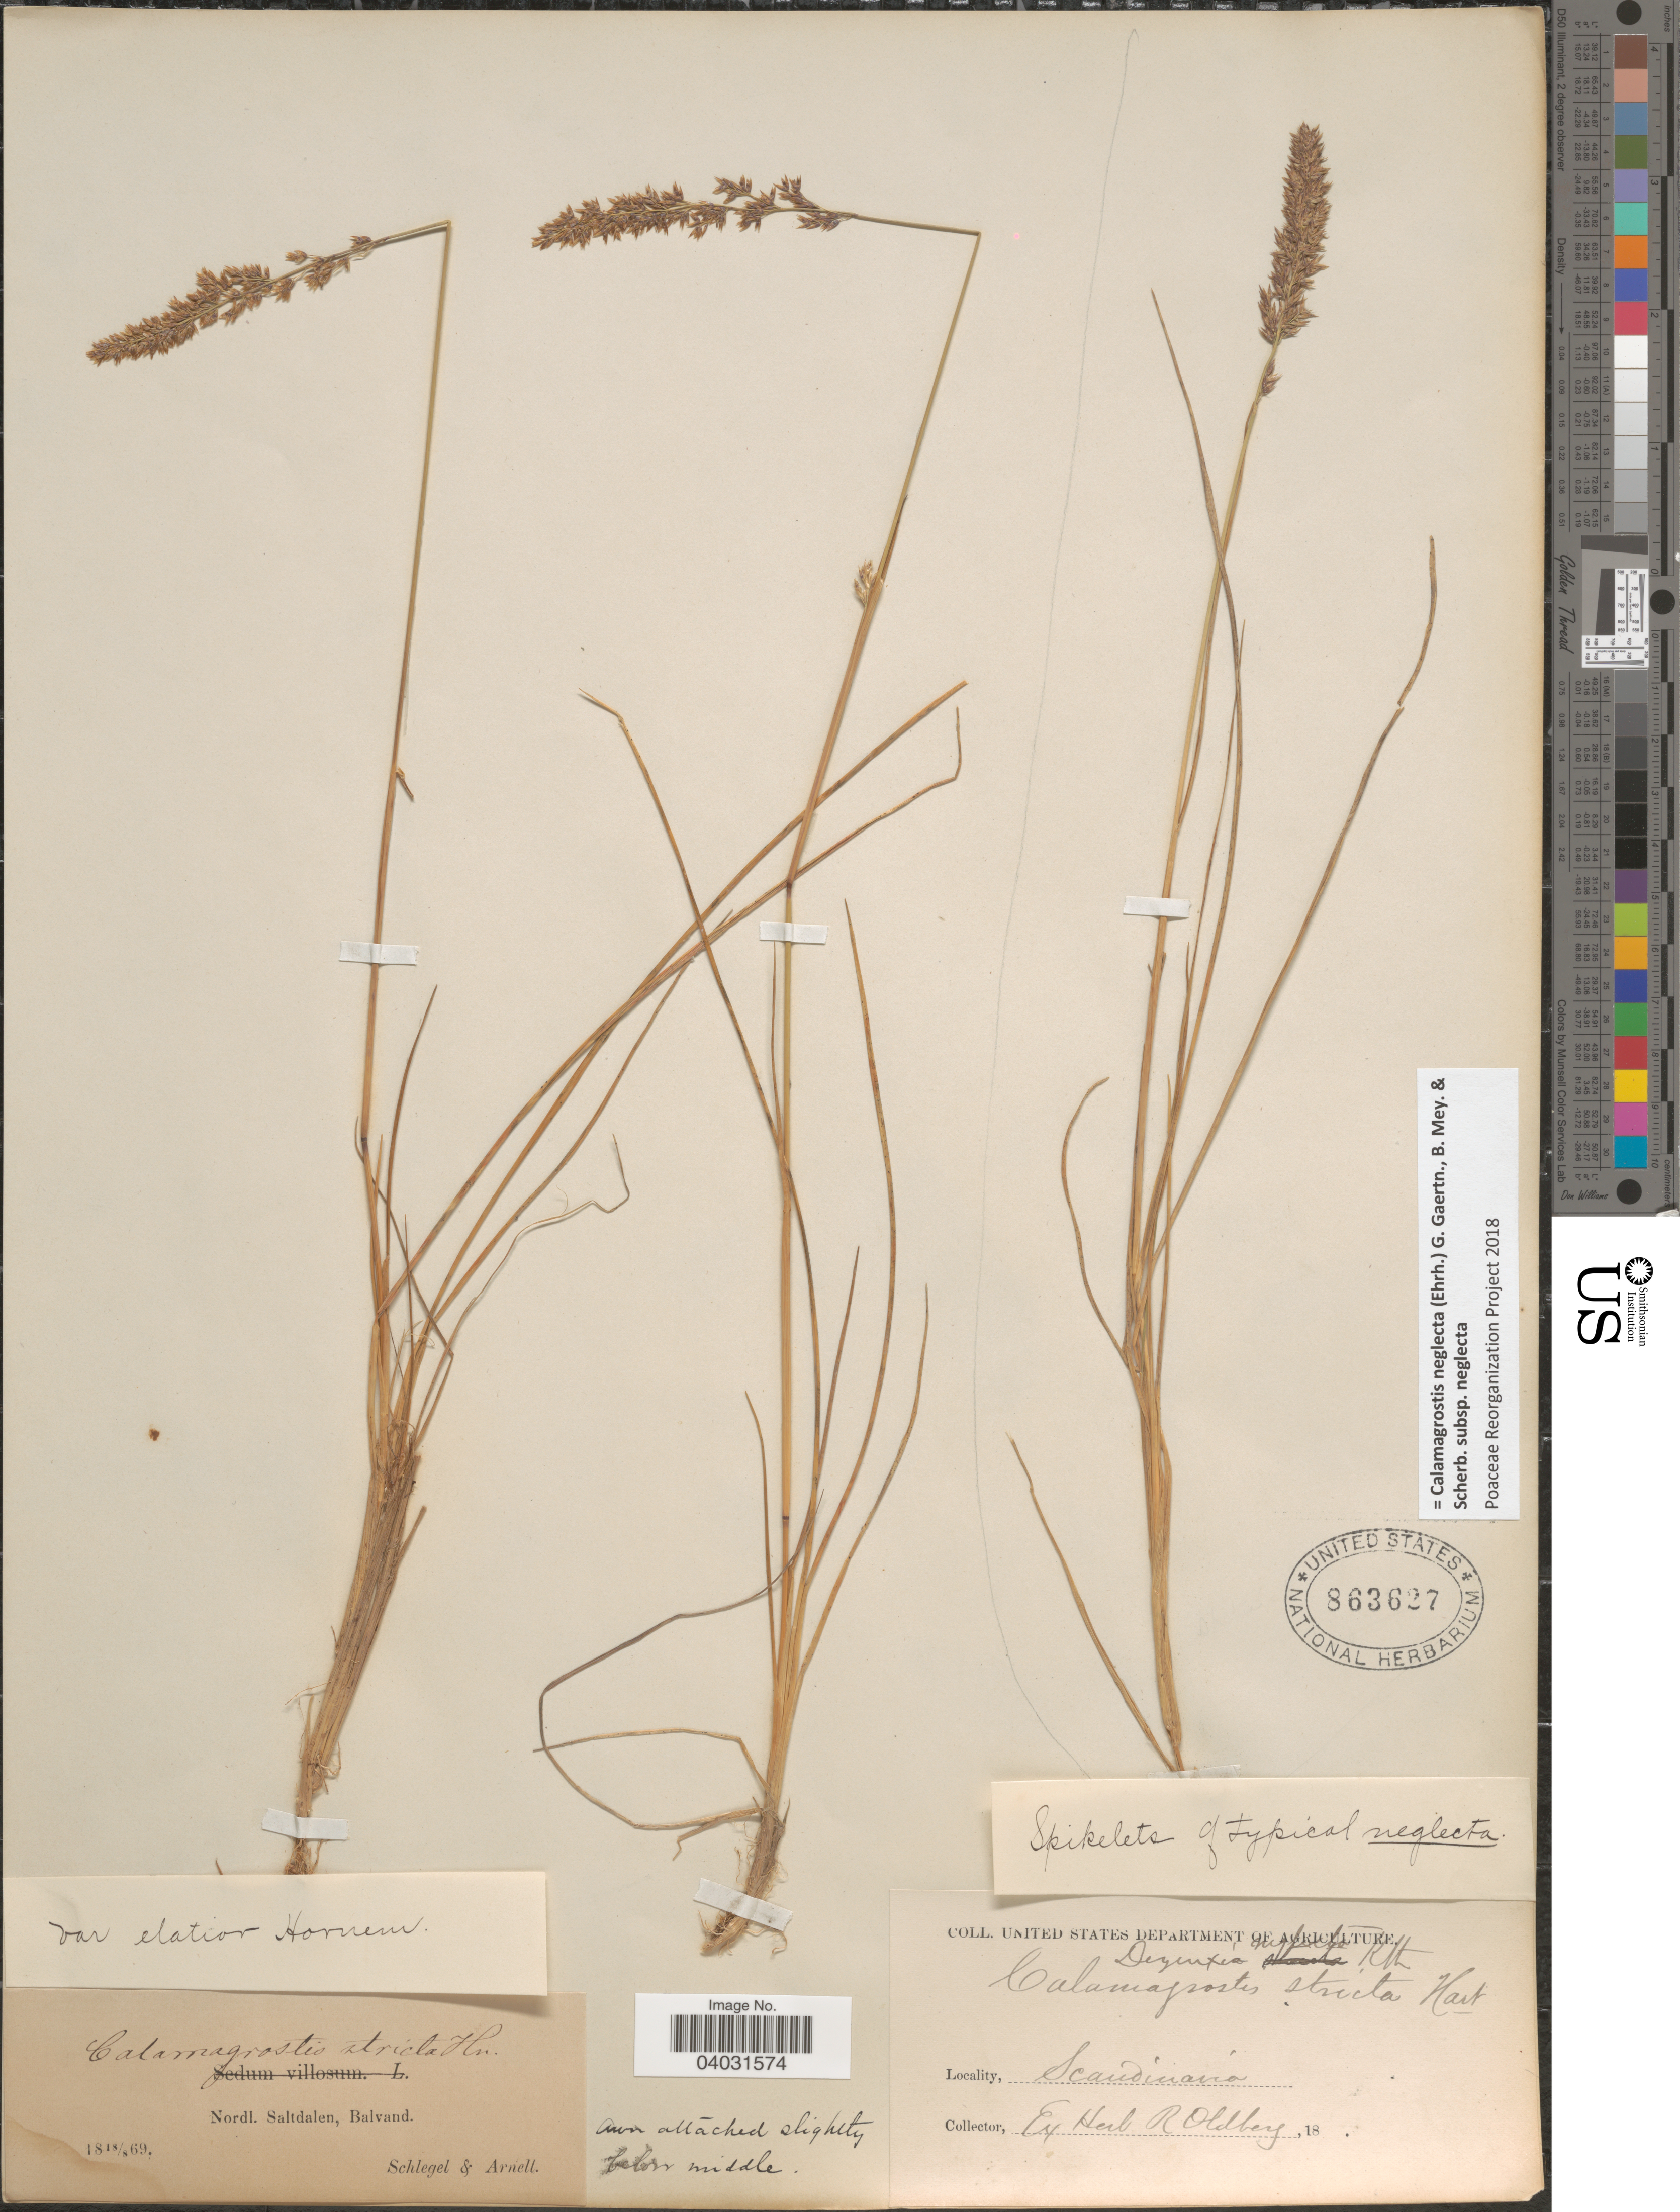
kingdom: Plantae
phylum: Tracheophyta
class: Liliopsida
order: Poales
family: Poaceae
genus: Calamagrostis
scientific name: Calamagrostis neglecta subsp. neglecta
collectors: ex herb. R. Oldberg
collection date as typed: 18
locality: Scandinavia.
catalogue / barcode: US 863627-2